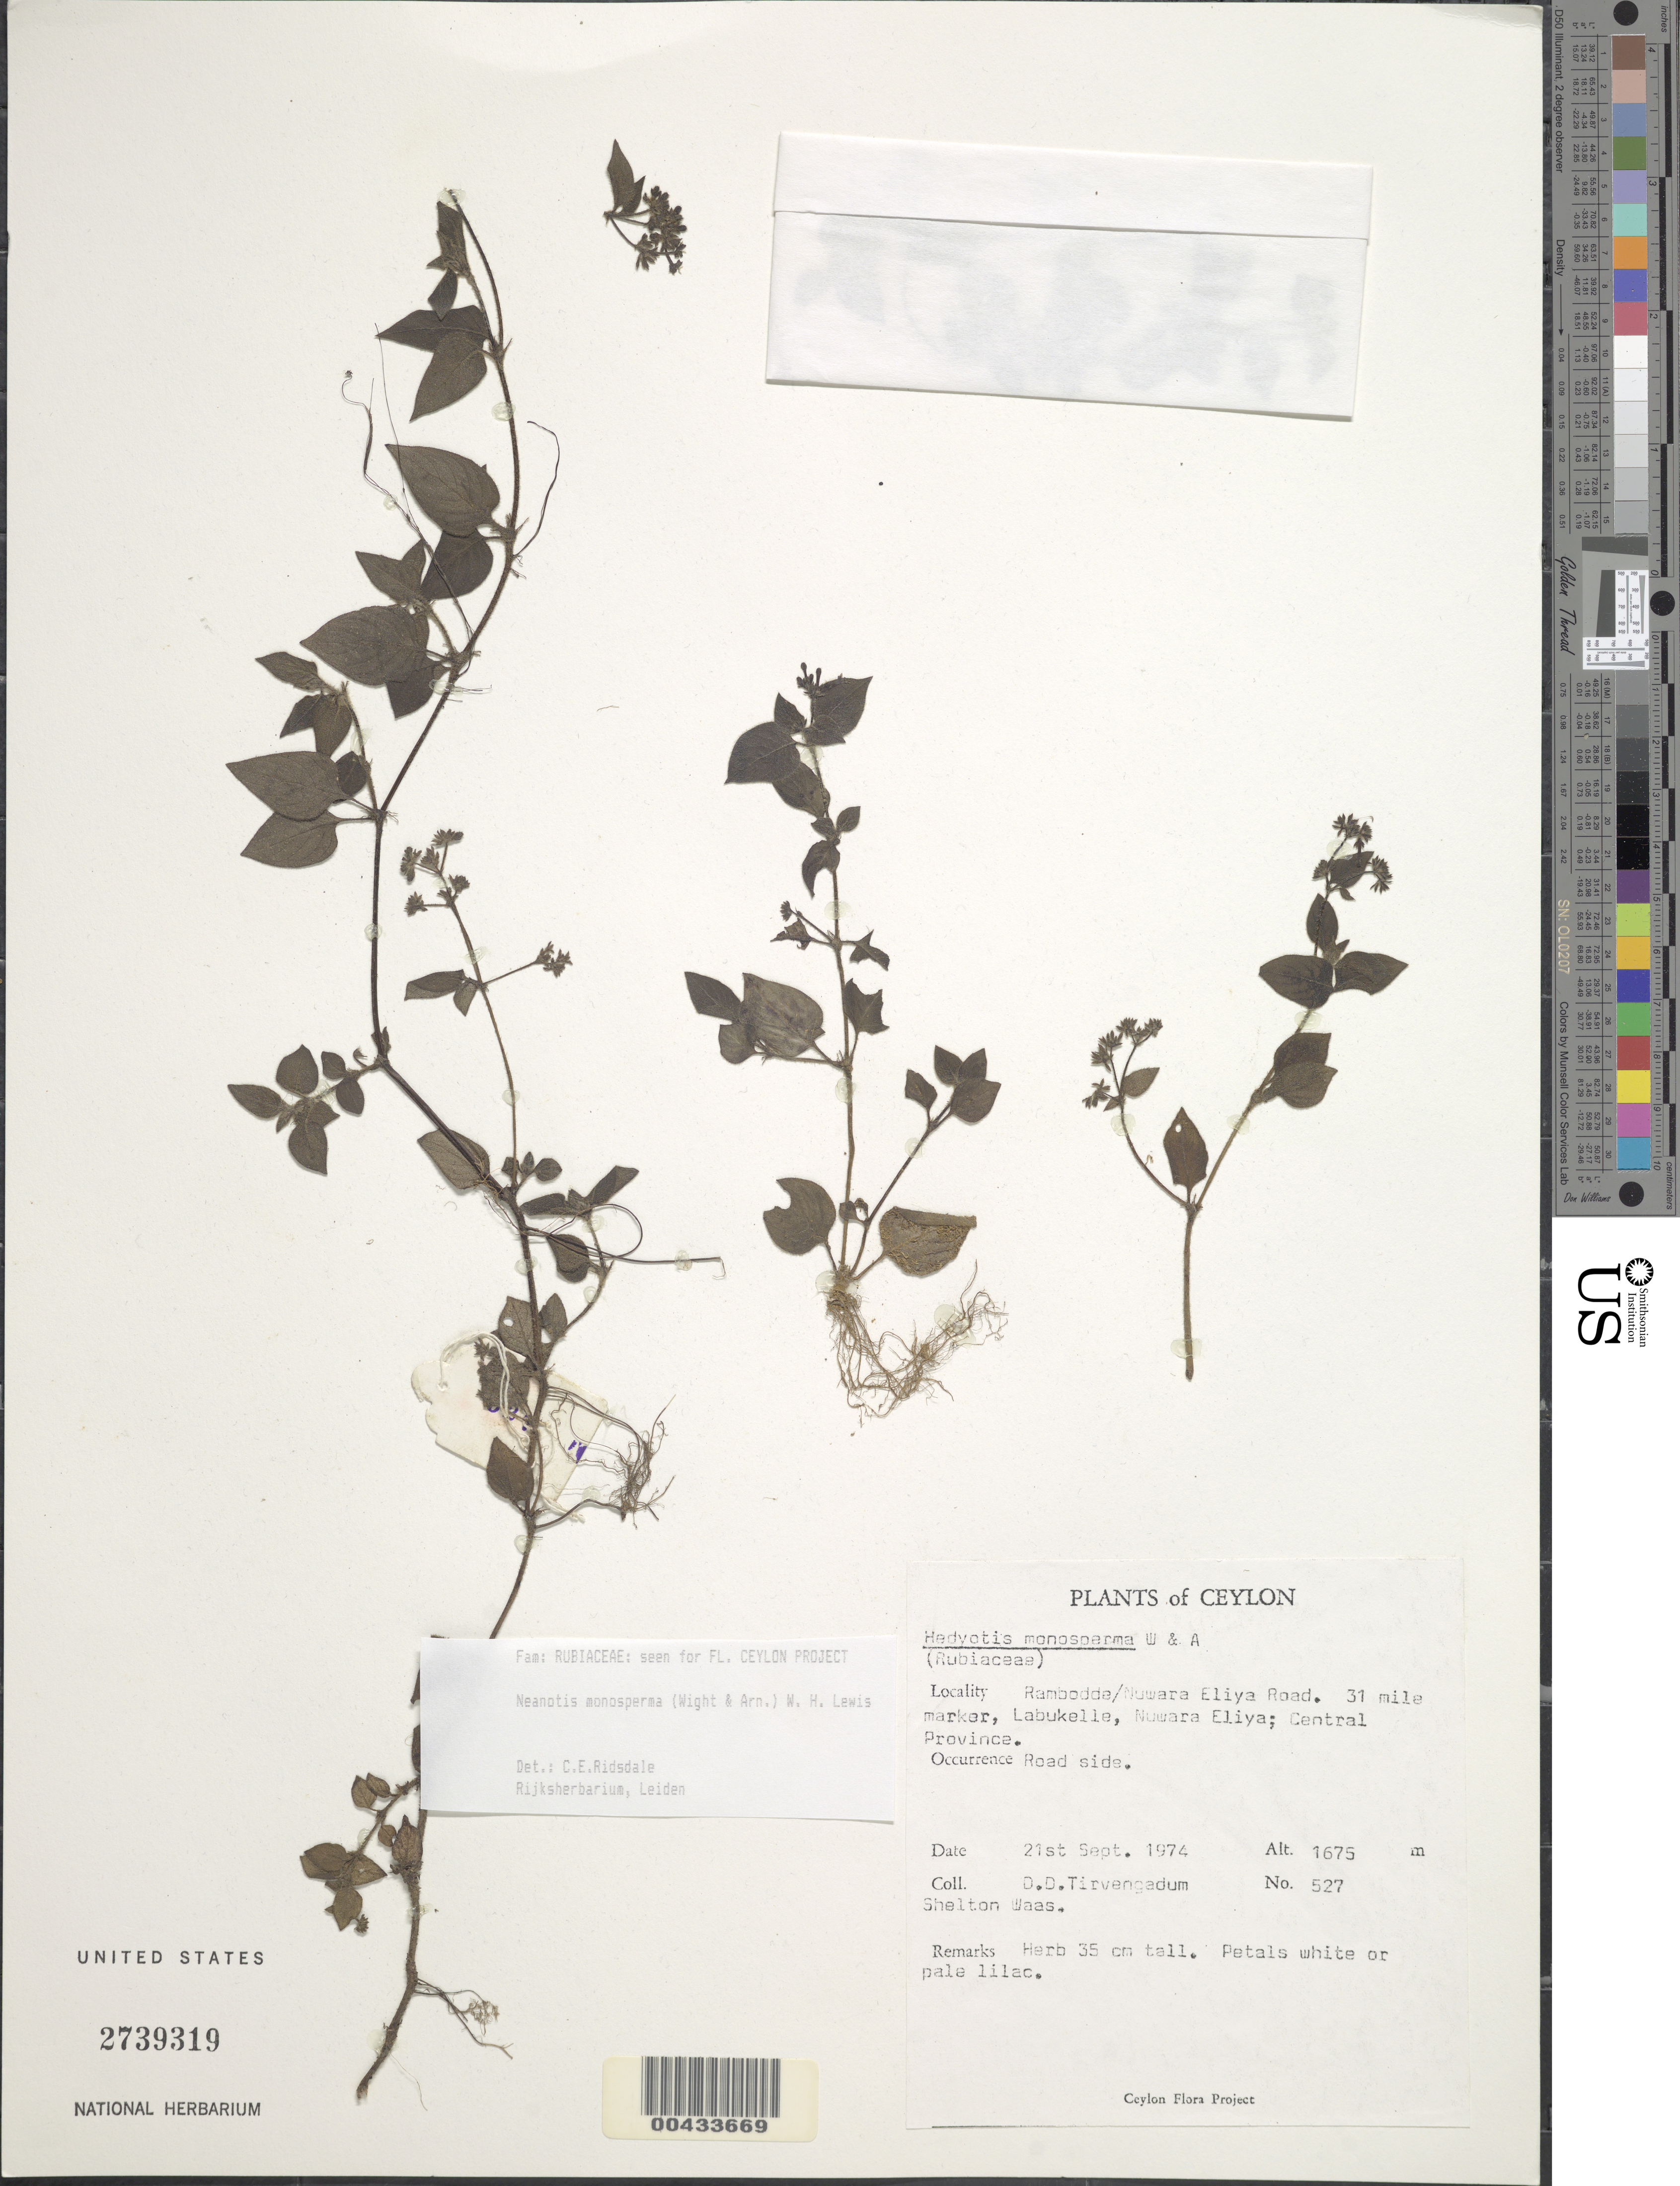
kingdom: Plantae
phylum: Tracheophyta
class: Magnoliopsida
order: Gentianales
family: Rubiaceae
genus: Neanotis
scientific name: Neanotis monosperma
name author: (Wight & Arn.) W.H. Lewis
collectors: D. Tirvengadum & S. Waas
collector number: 527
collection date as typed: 21 Sep 1974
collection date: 1974-09-21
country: Sri Lanka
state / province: Central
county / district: Nuwara Eliya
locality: Rambodde-Nuwara Eliya Rd, 31 mi marker, Labukelle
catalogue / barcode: US 2739319